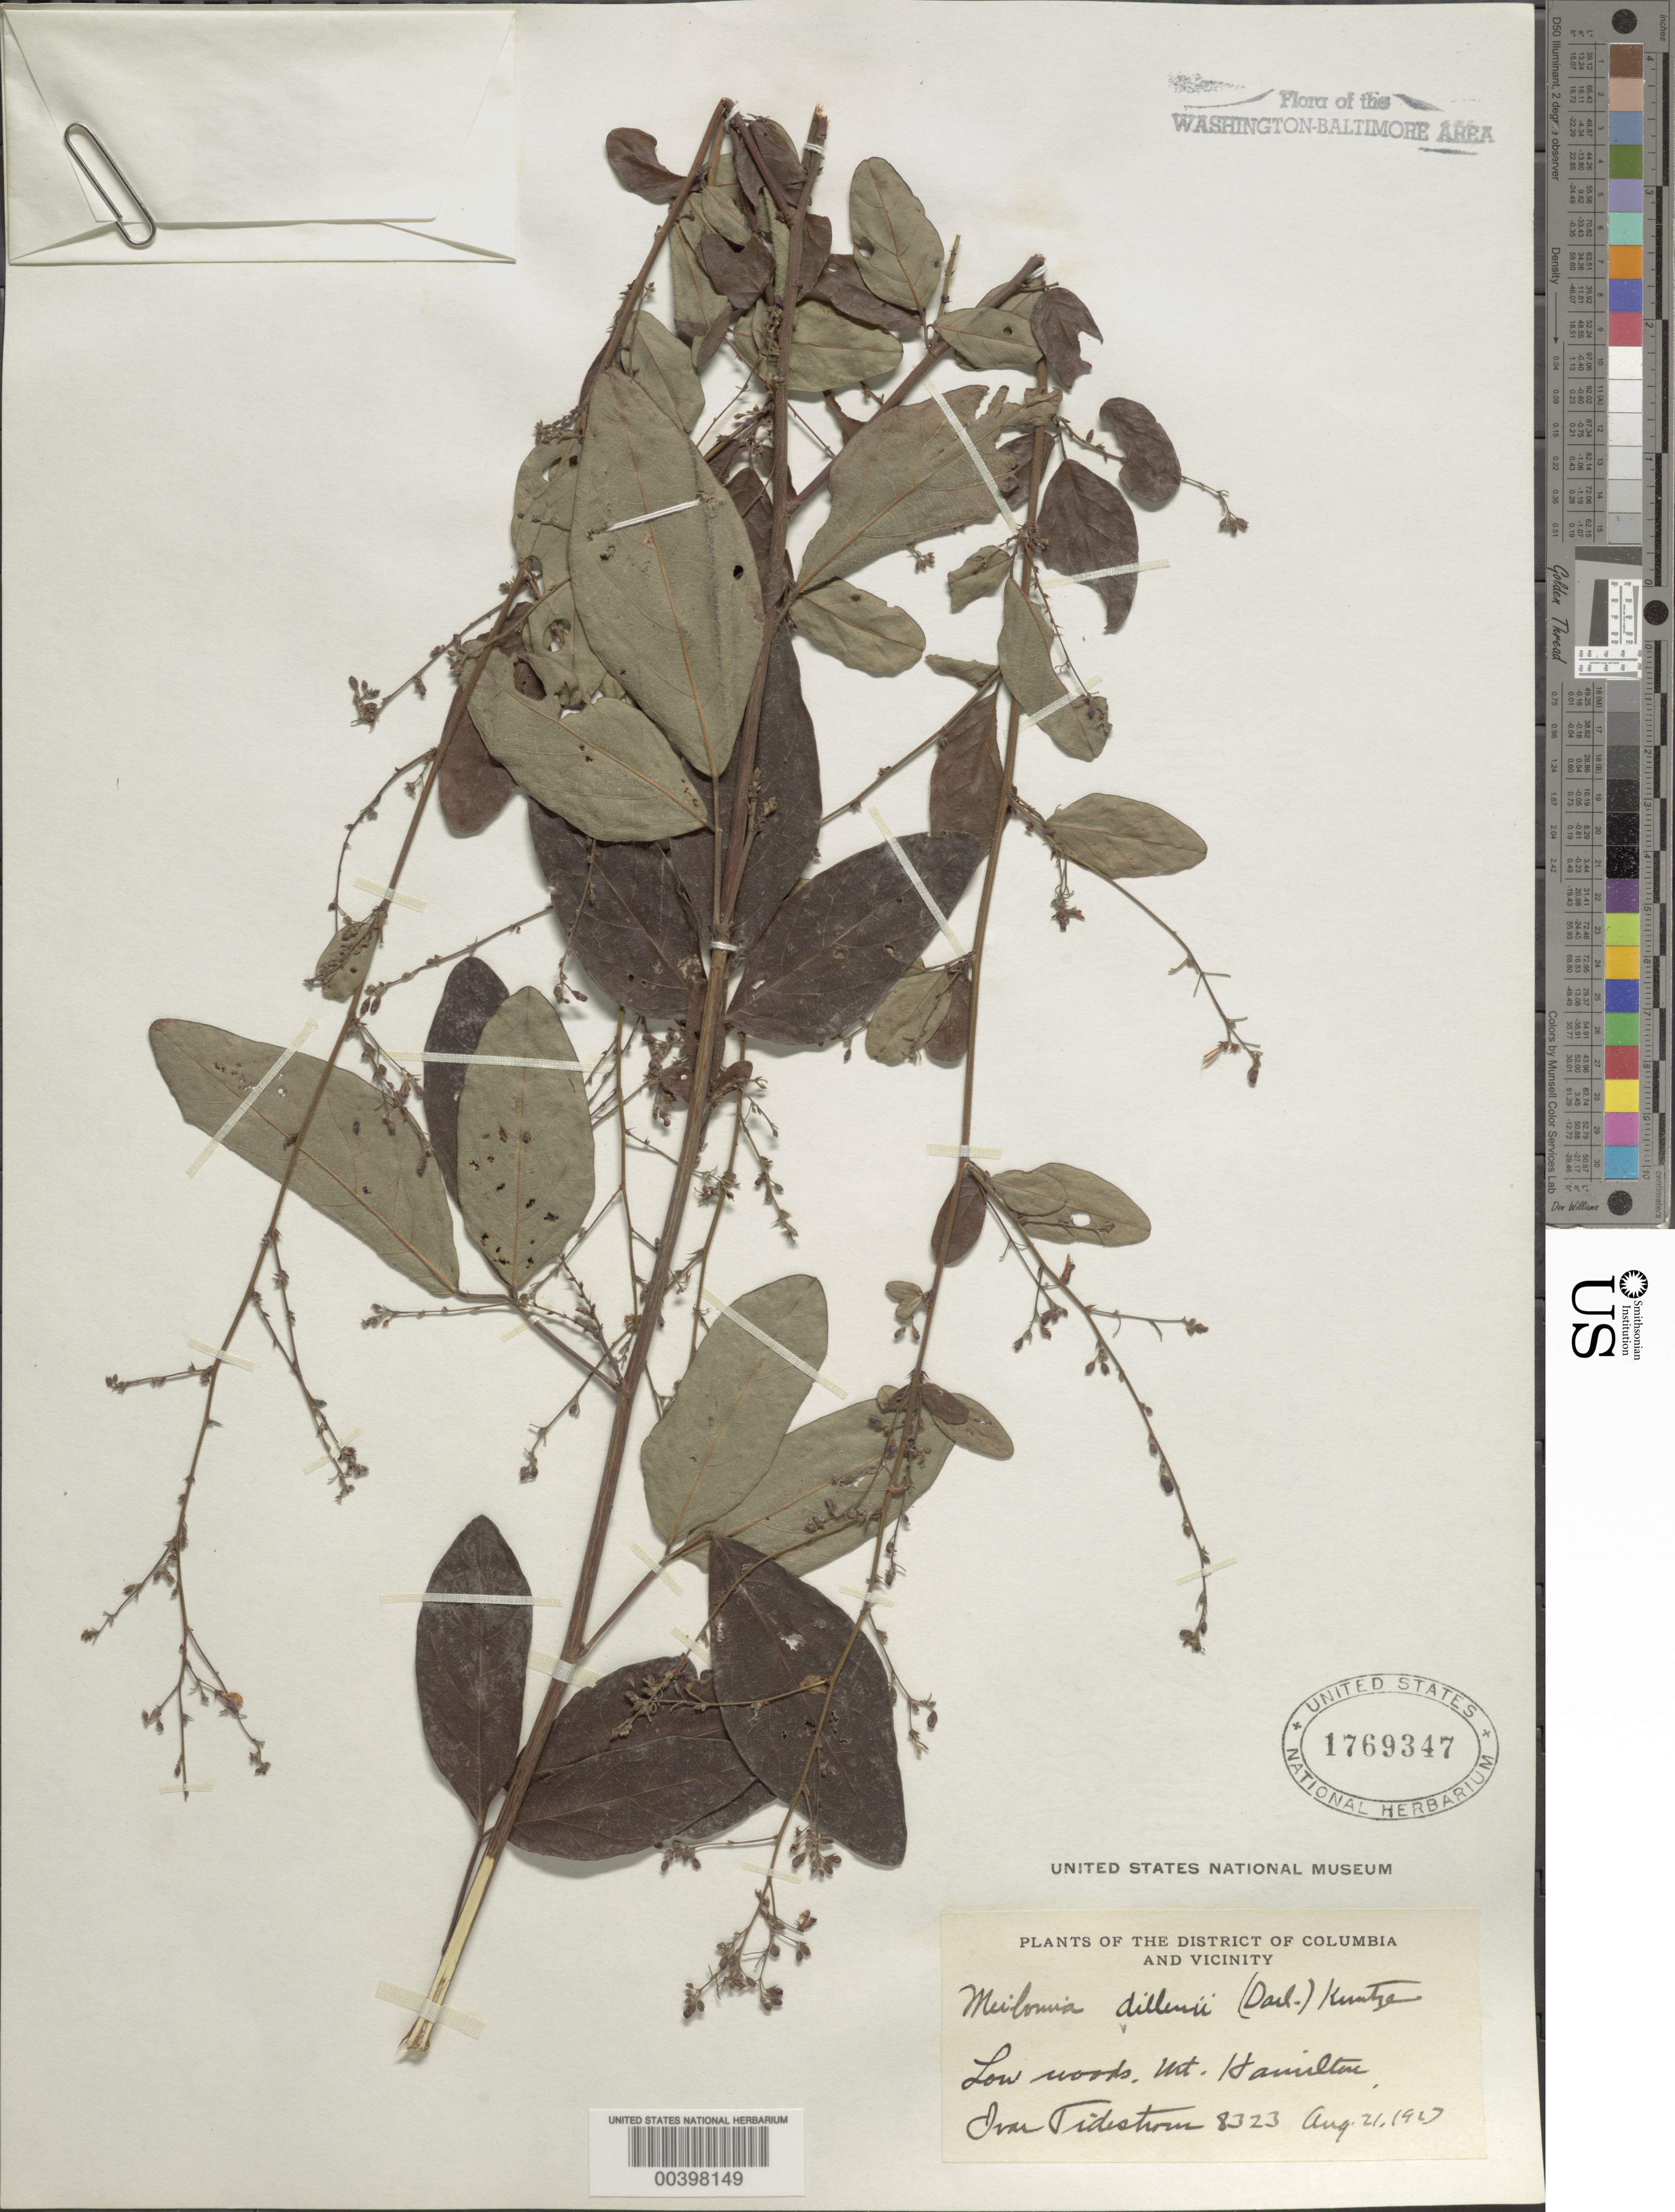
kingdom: Plantae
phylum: Tracheophyta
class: Magnoliopsida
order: Fabales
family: Fabaceae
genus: Desmodium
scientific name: Desmodium glabellum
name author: (Michx.) DC.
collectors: I. F. Tidestrom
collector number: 8323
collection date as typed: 21 Aug 1927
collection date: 1927-08-21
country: United States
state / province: District of Columbia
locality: Mount Hamilton, NE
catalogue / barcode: US 1769347